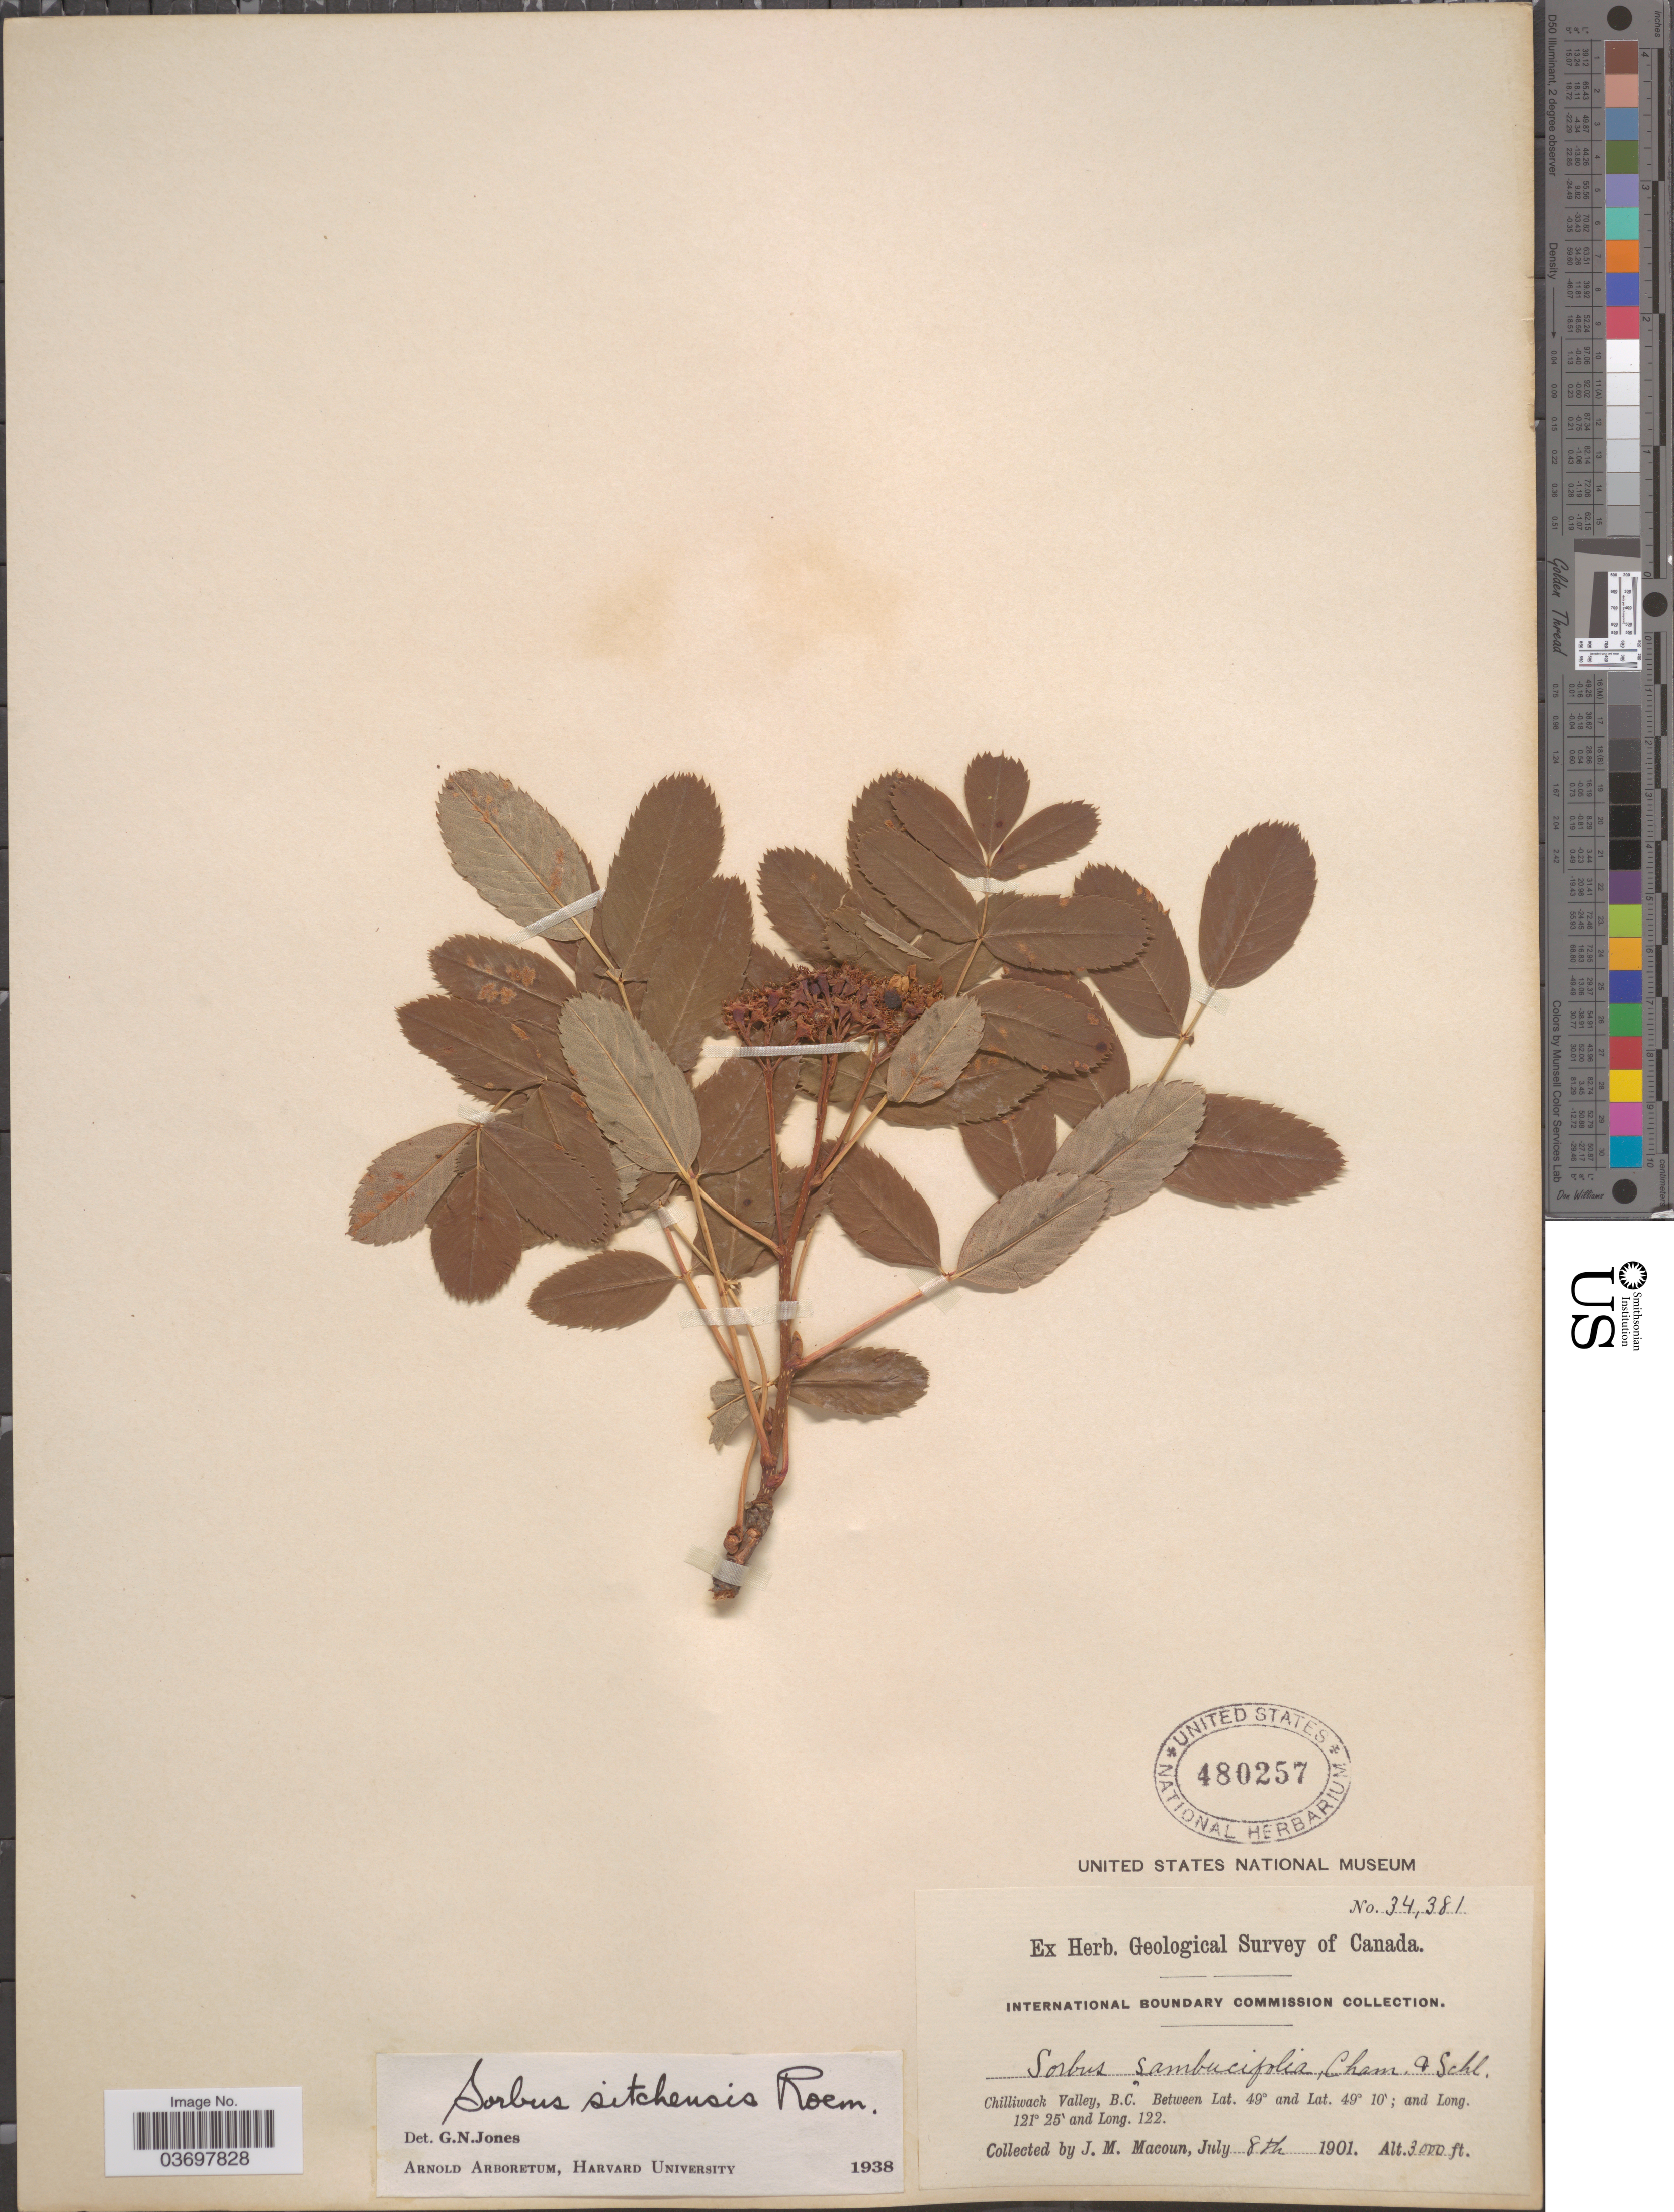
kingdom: Plantae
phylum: Tracheophyta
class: Magnoliopsida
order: Rosales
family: Rosaceae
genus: Sorbus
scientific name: Sorbus sitchensis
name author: M. Roem.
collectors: J. M. Macoun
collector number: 34381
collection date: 1901-07-08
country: Canada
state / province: British Columbia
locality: Chilliwack Valley.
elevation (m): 914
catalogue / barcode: US 480257